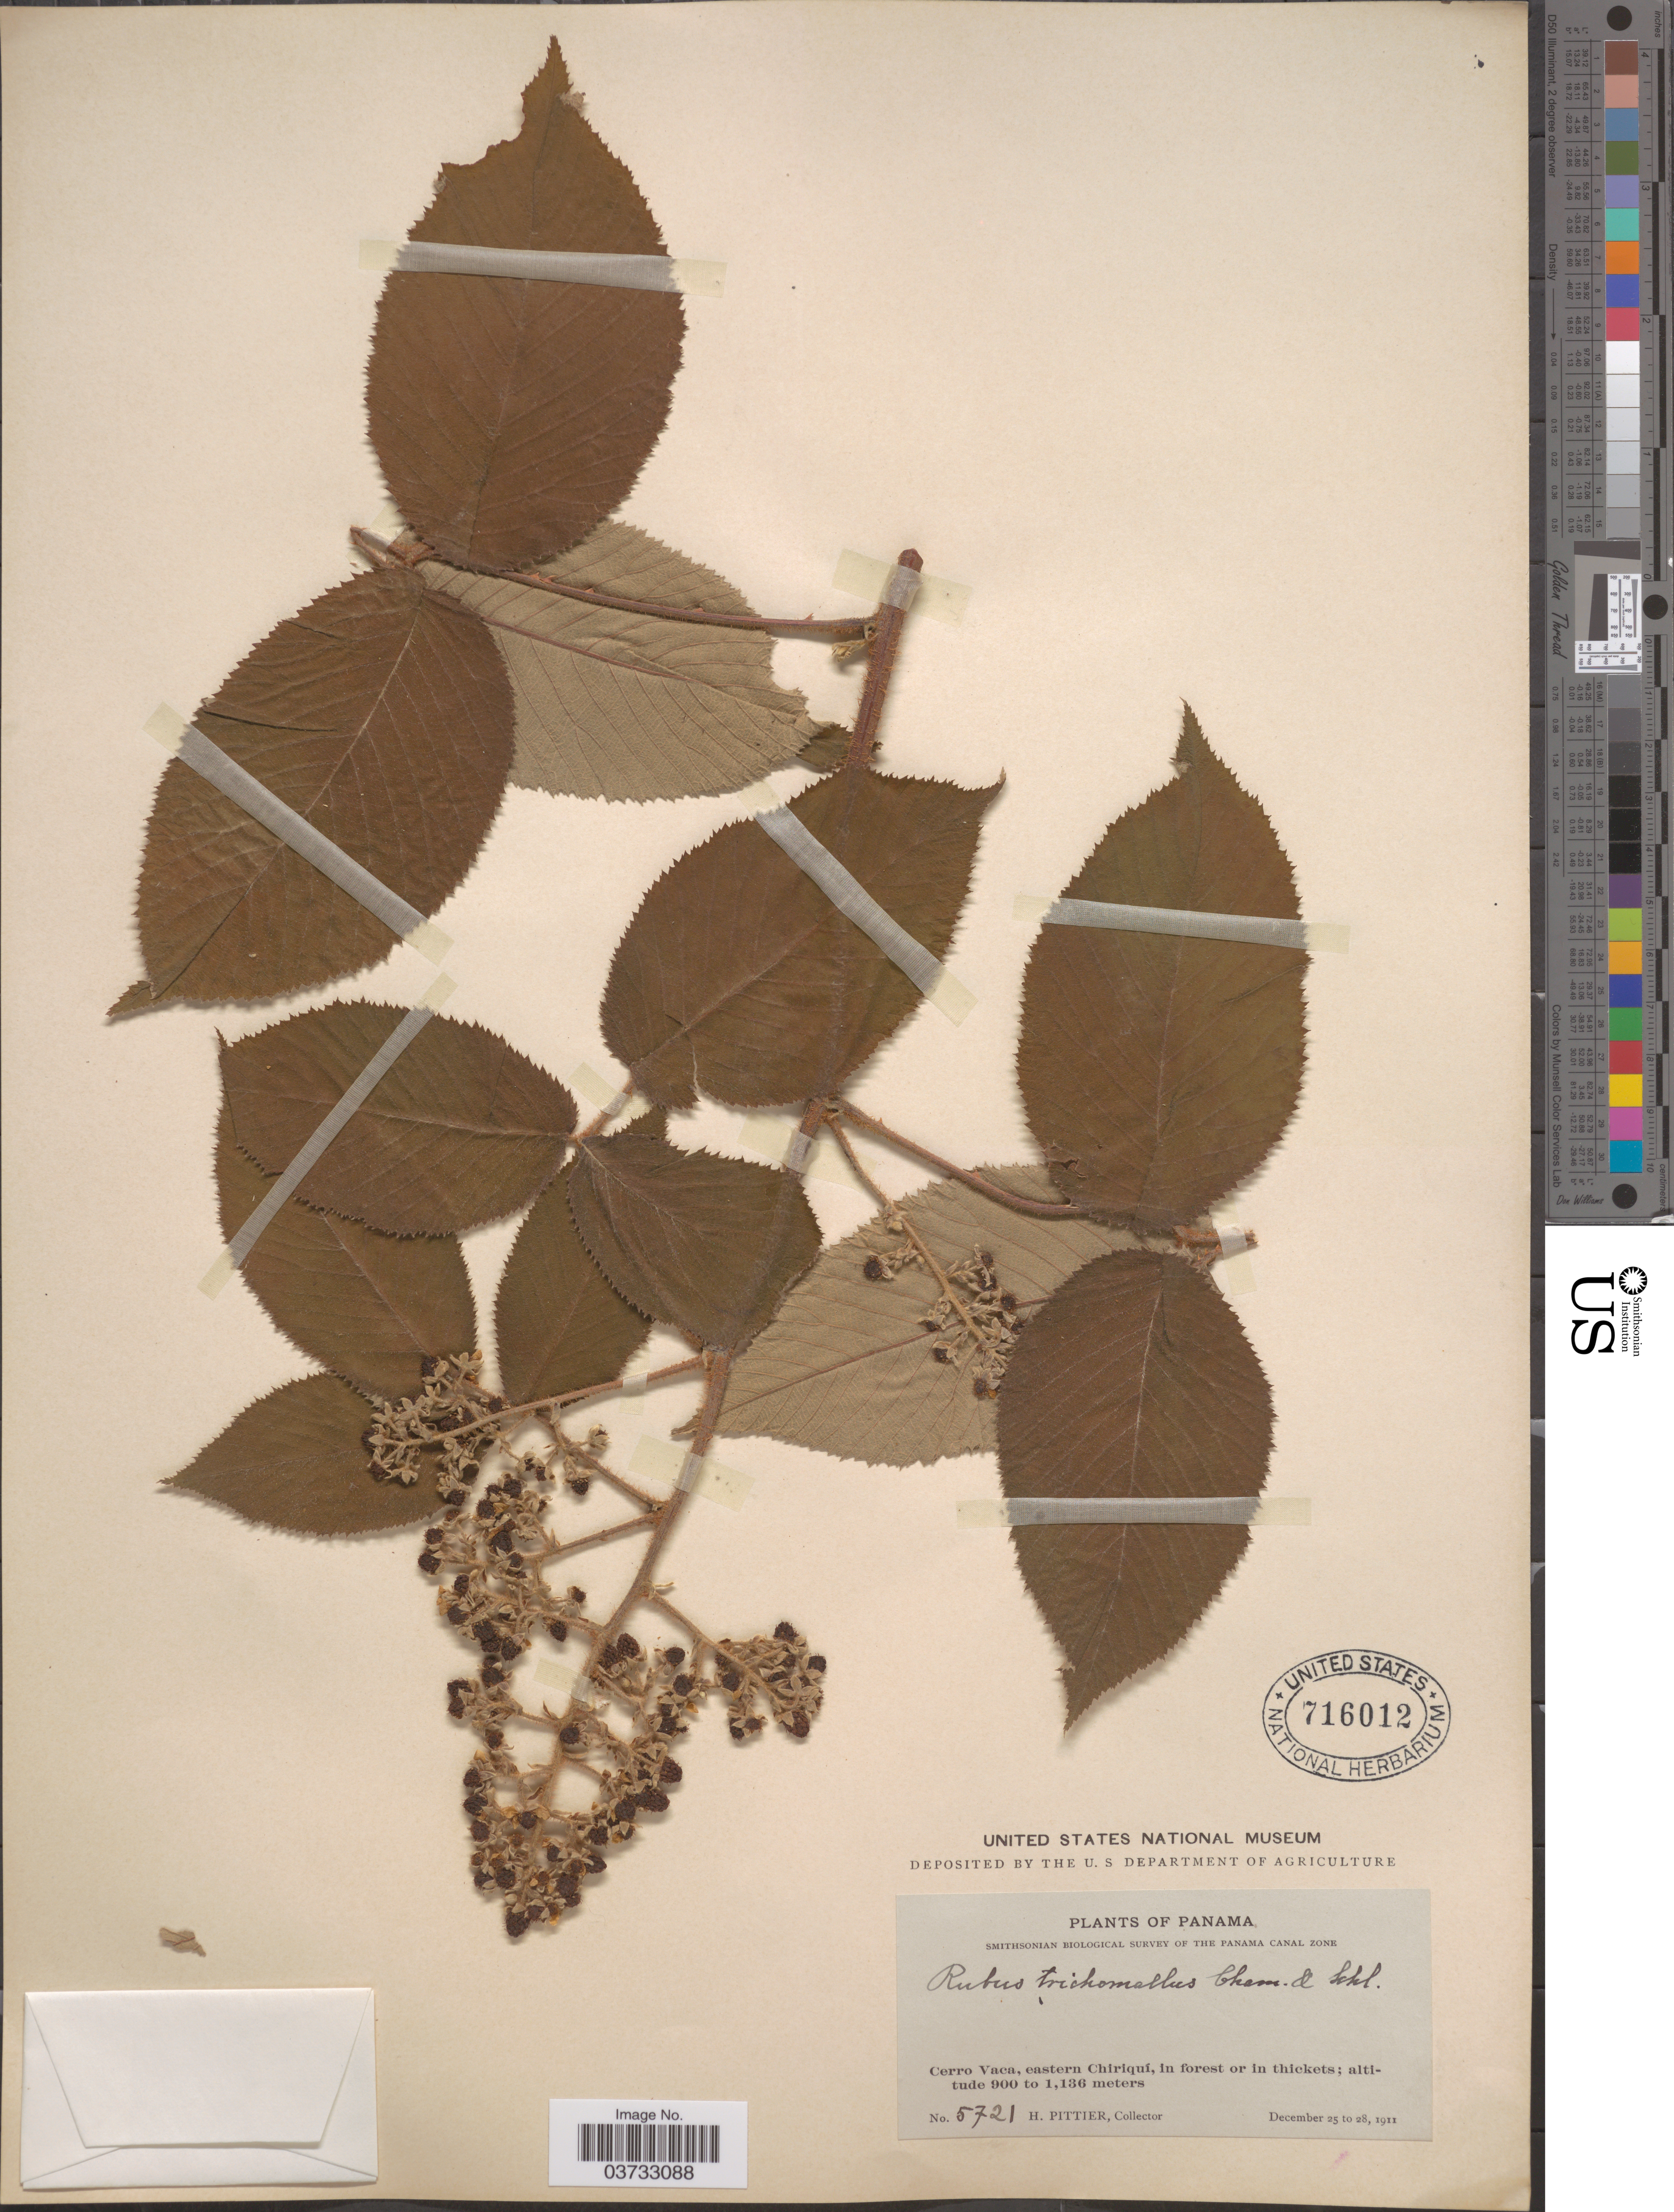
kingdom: Plantae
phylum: Tracheophyta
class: Magnoliopsida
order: Rosales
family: Rosaceae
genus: Rubus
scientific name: Rubus trichomallus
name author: Schltdl.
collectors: H. F. Pittier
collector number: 5721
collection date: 1911-12-25/1911-12-28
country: Panama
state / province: Chiriqui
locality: Cerro Vaca, eastern Chiriqui.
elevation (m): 900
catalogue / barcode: US 716012